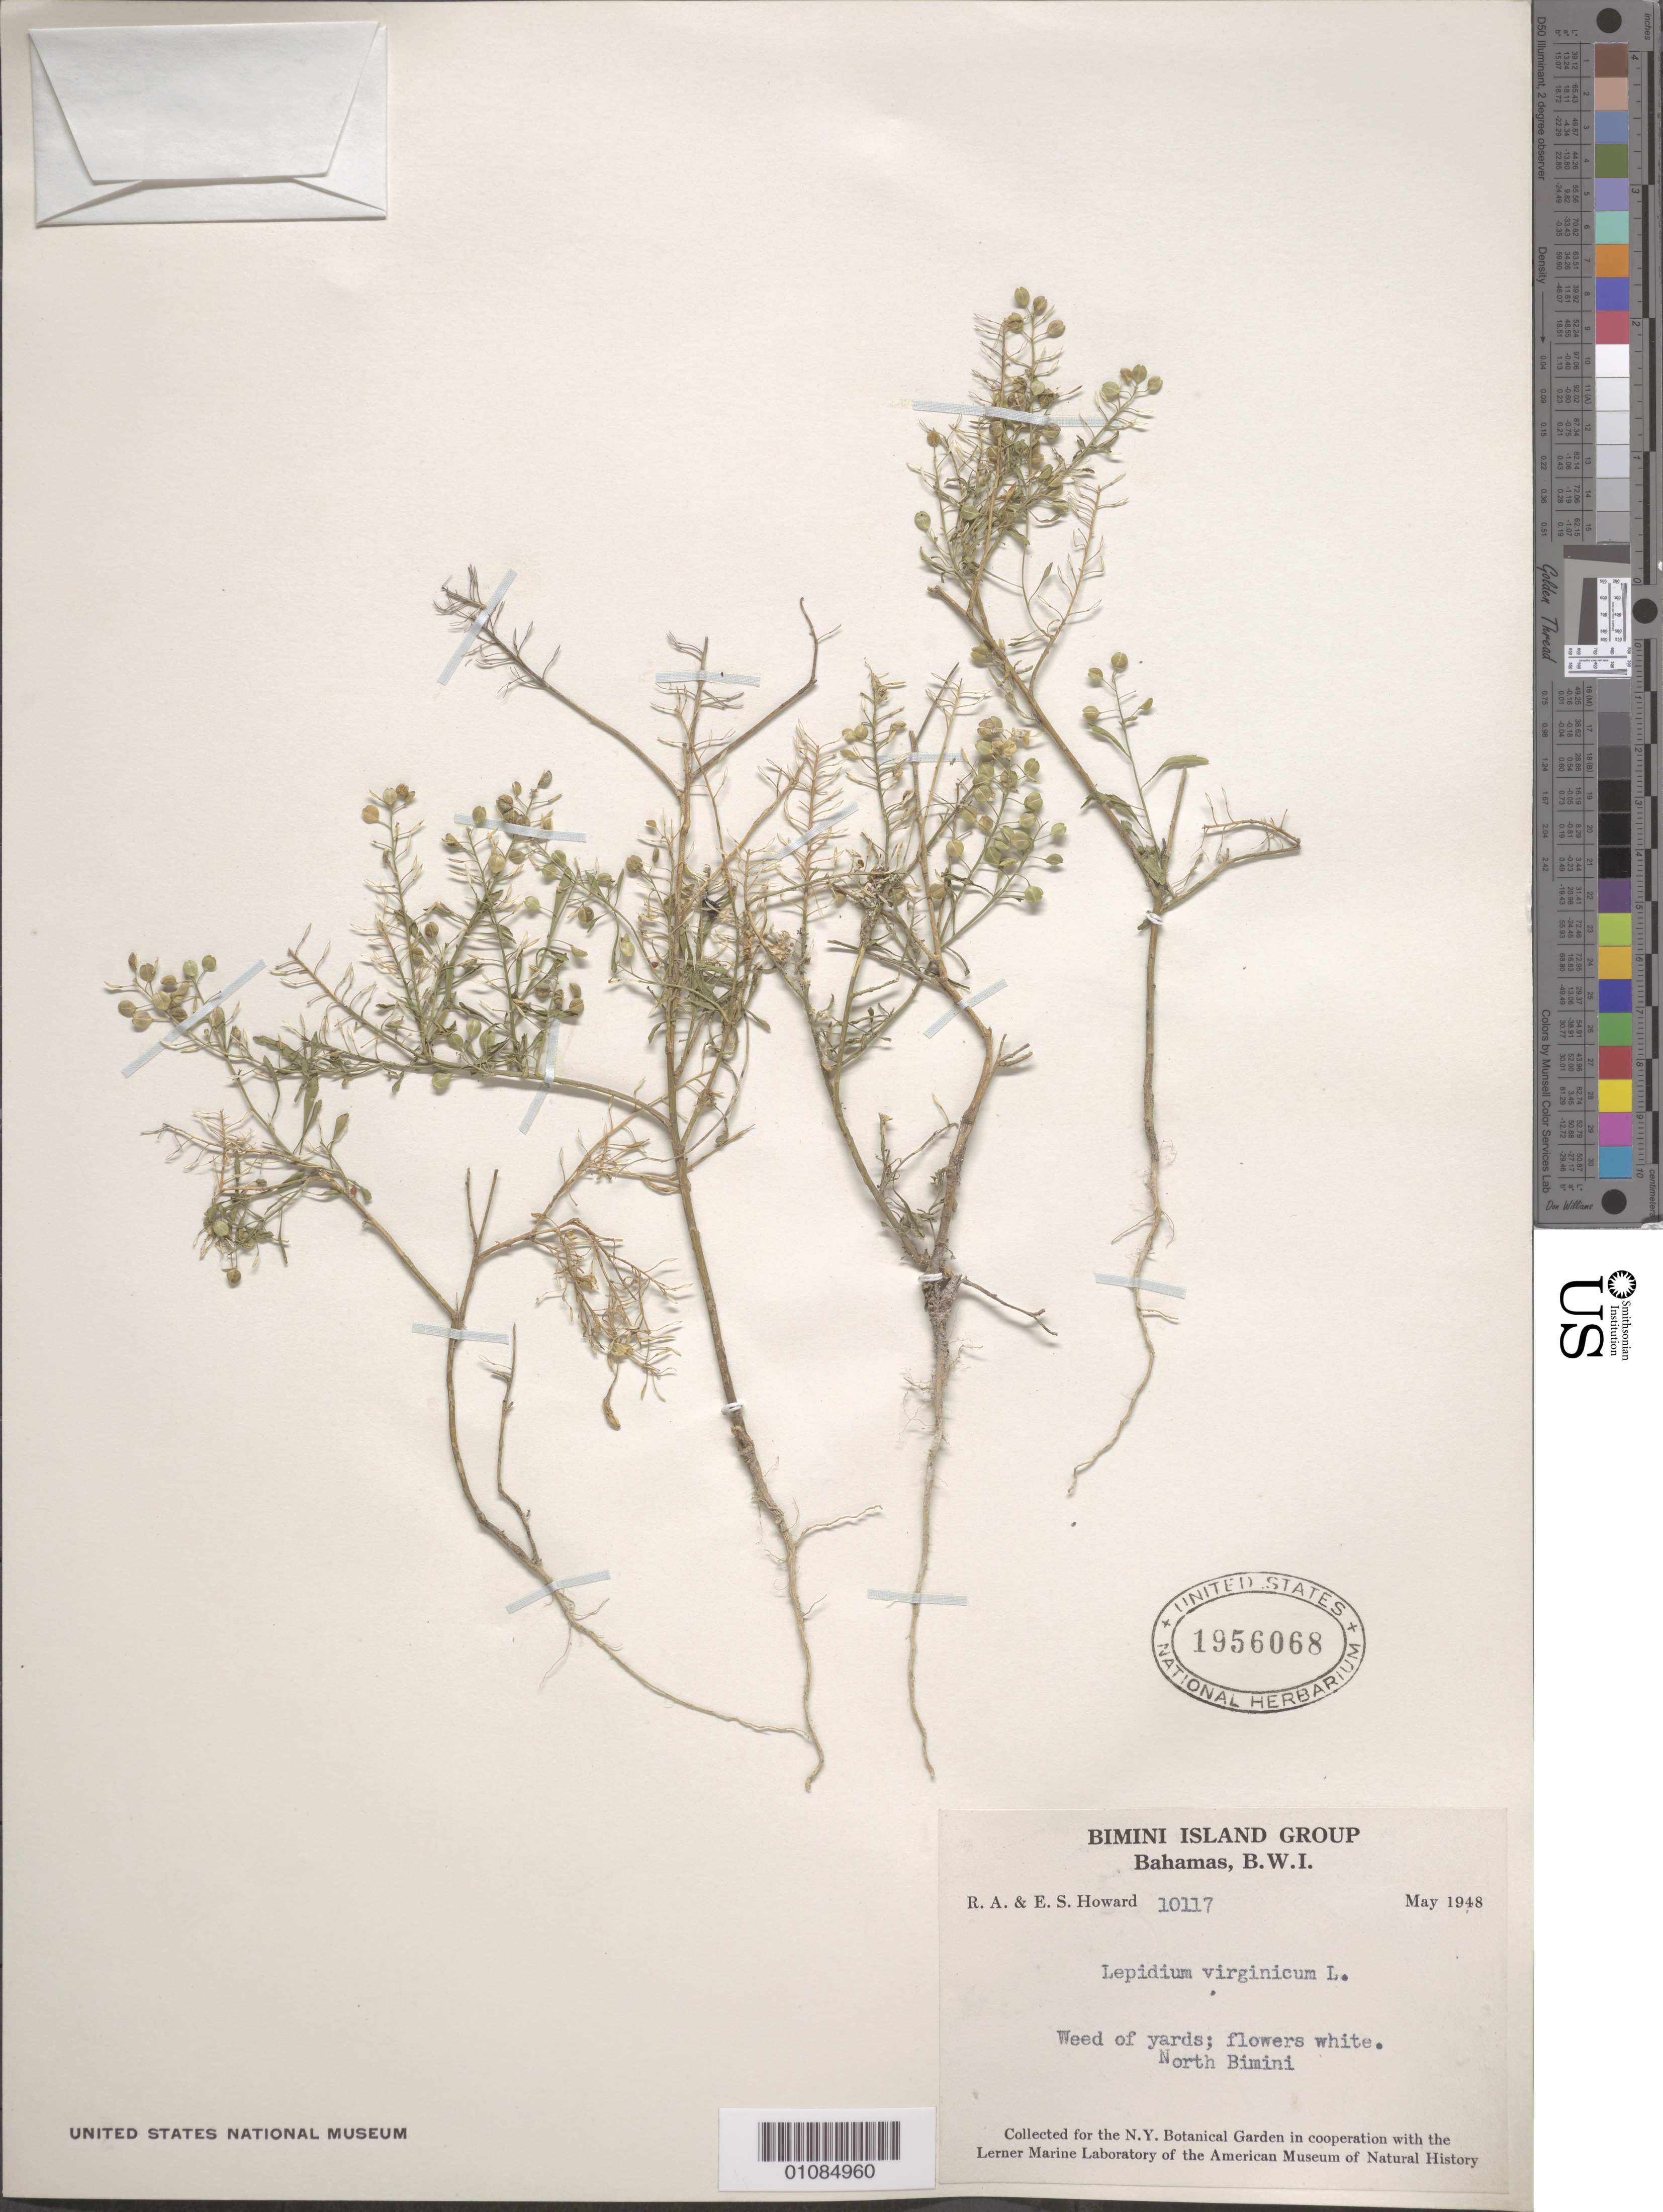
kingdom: Plantae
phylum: Tracheophyta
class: Magnoliopsida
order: Brassicales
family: Brassicaceae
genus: Lepidium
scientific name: Lepidium virginicum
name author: L.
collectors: R. A. Howard & E. S. Howard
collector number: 10117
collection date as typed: May 1948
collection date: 1948-05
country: Bahamas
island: North Bimini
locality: Bahamas, B.W.I. North Bimini.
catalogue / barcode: US 1956068